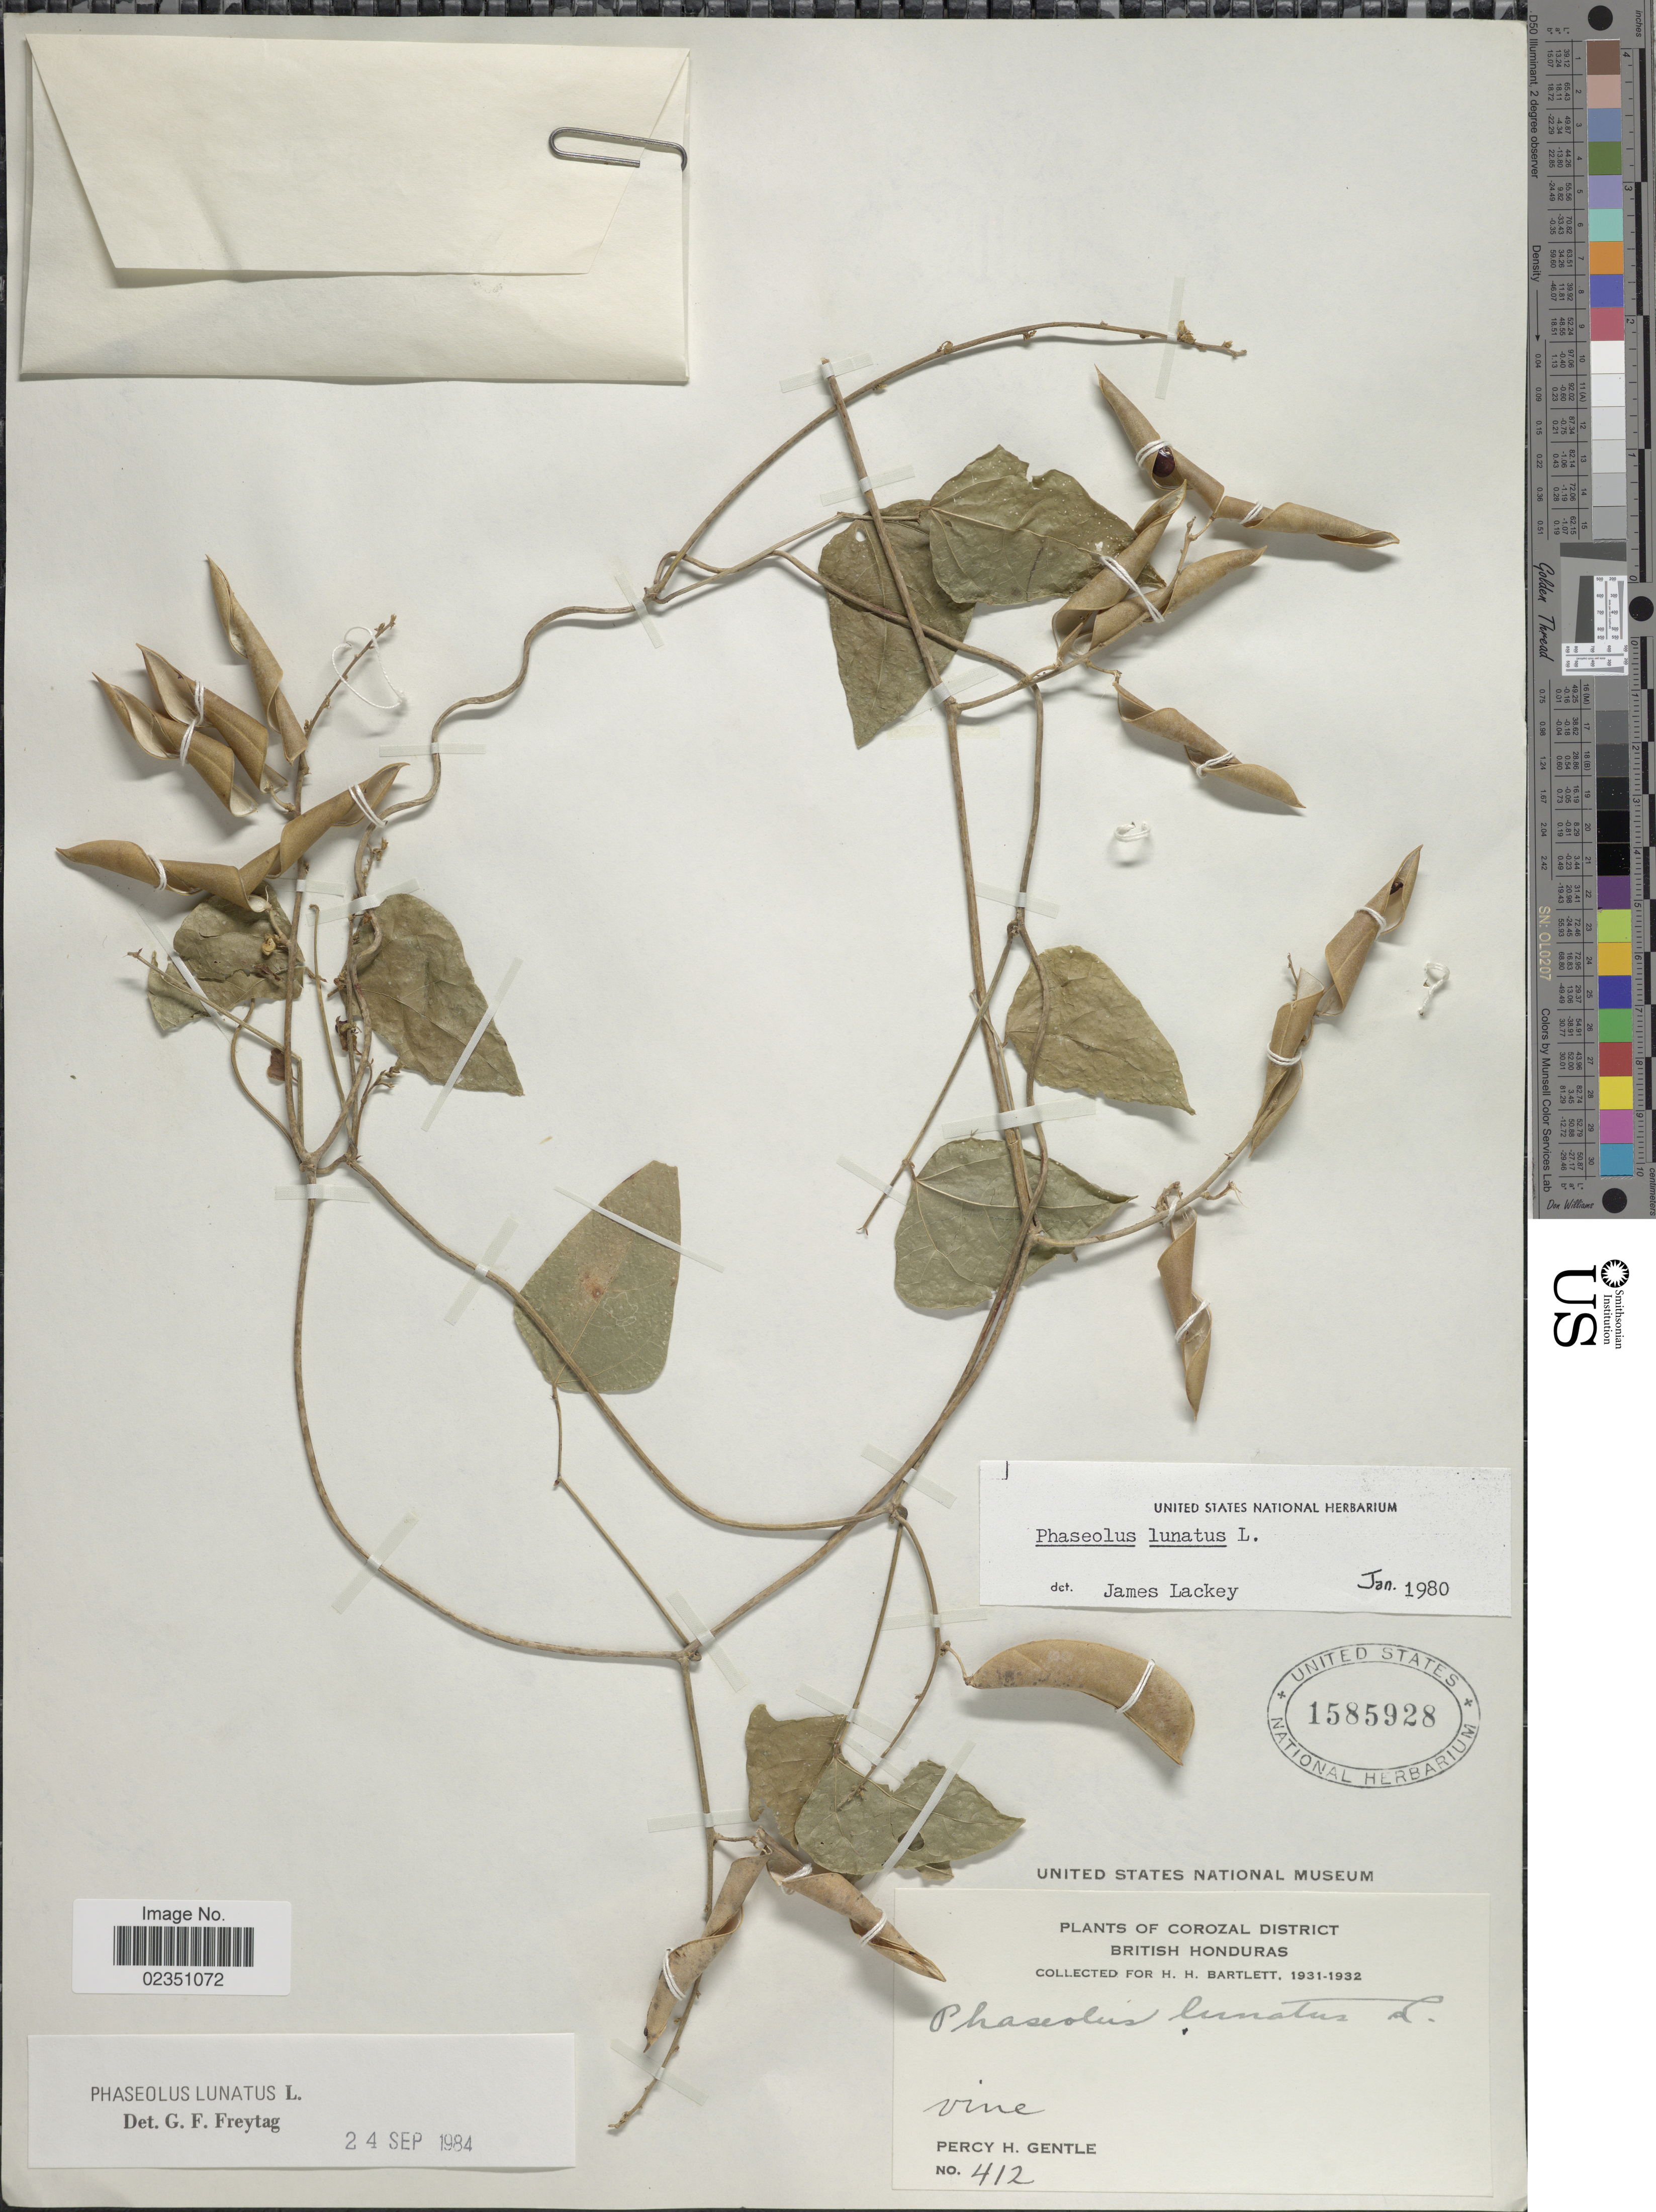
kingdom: Plantae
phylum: Tracheophyta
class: Magnoliopsida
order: Fabales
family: Fabaceae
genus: Phaseolus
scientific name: Phaseolus lunatus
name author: L.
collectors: P. H. Gentle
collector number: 412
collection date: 1931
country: Belize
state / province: Corozal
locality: Corozal District, British Honduras, vine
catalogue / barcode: US 1585928